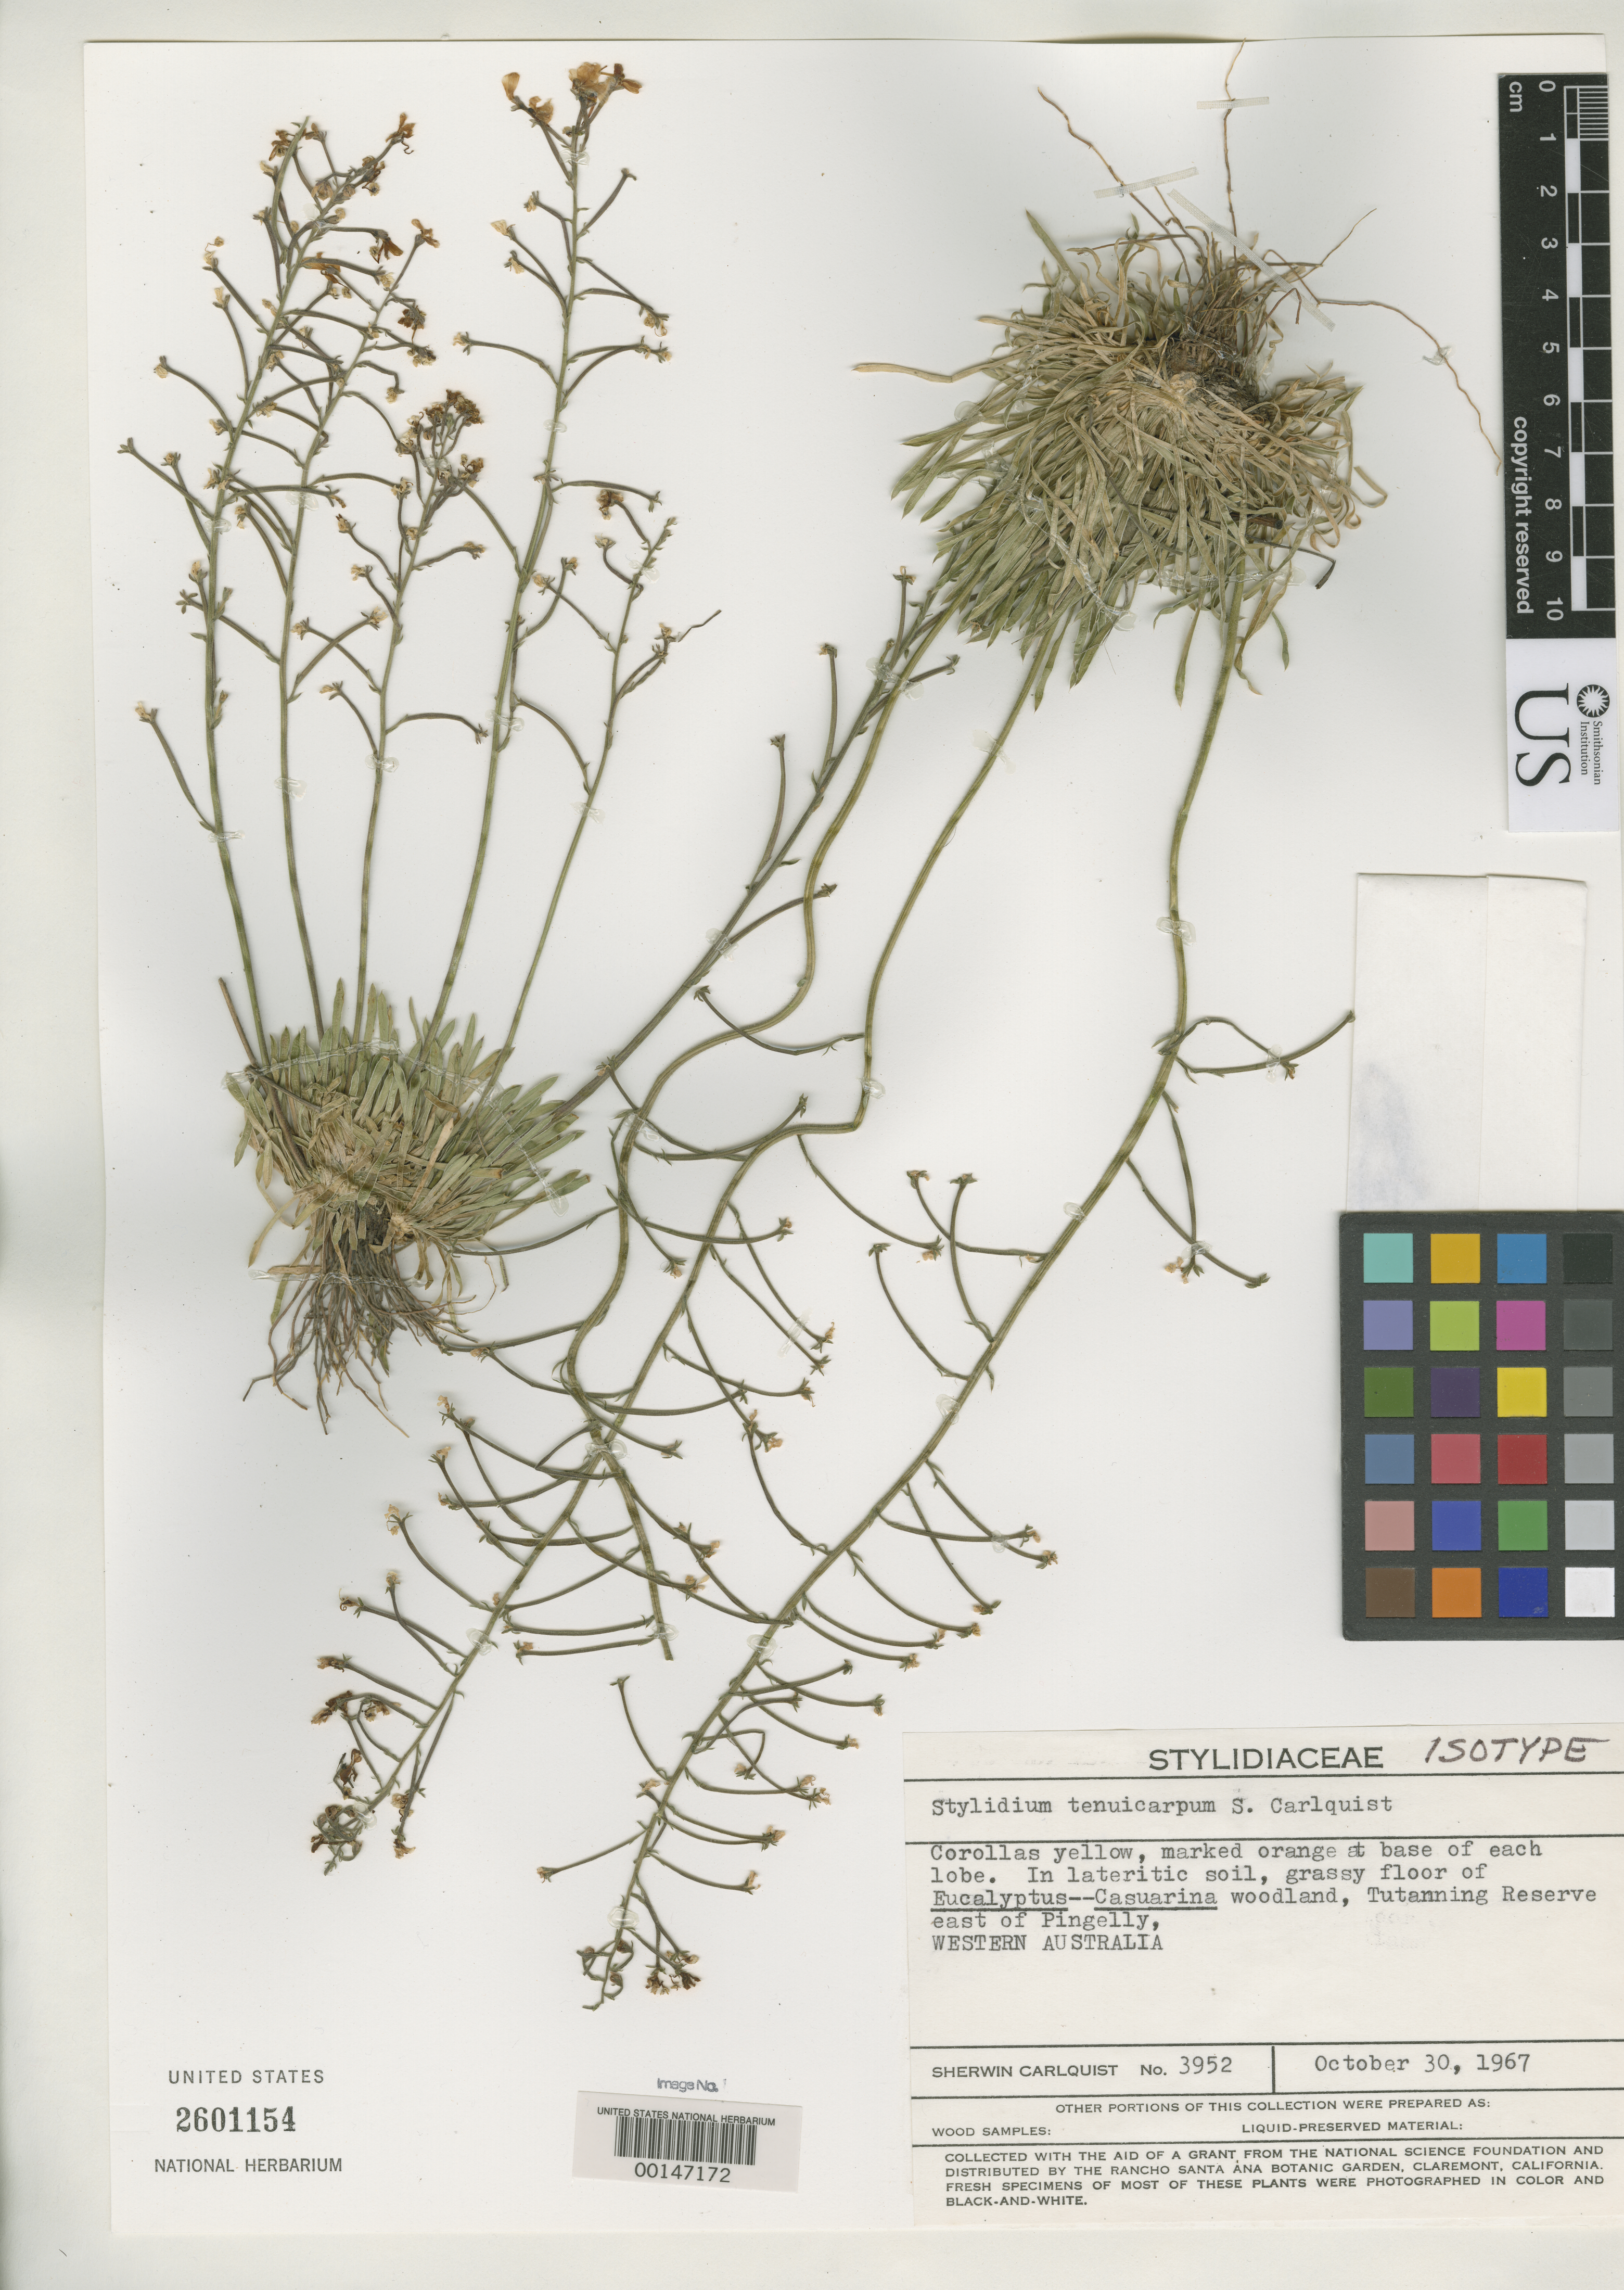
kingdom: Plantae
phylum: Tracheophyta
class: Magnoliopsida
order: Asterales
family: Stylidiaceae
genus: Stylidium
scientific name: Stylidium tenuicarpum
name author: Carlquist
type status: Isotype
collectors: S. Carlquist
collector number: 3952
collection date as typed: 30 Oct 1967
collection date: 1967-10-30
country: Australia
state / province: Western Australia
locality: Tutanning Reserve, E of Pingelly.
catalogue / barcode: US 2601154